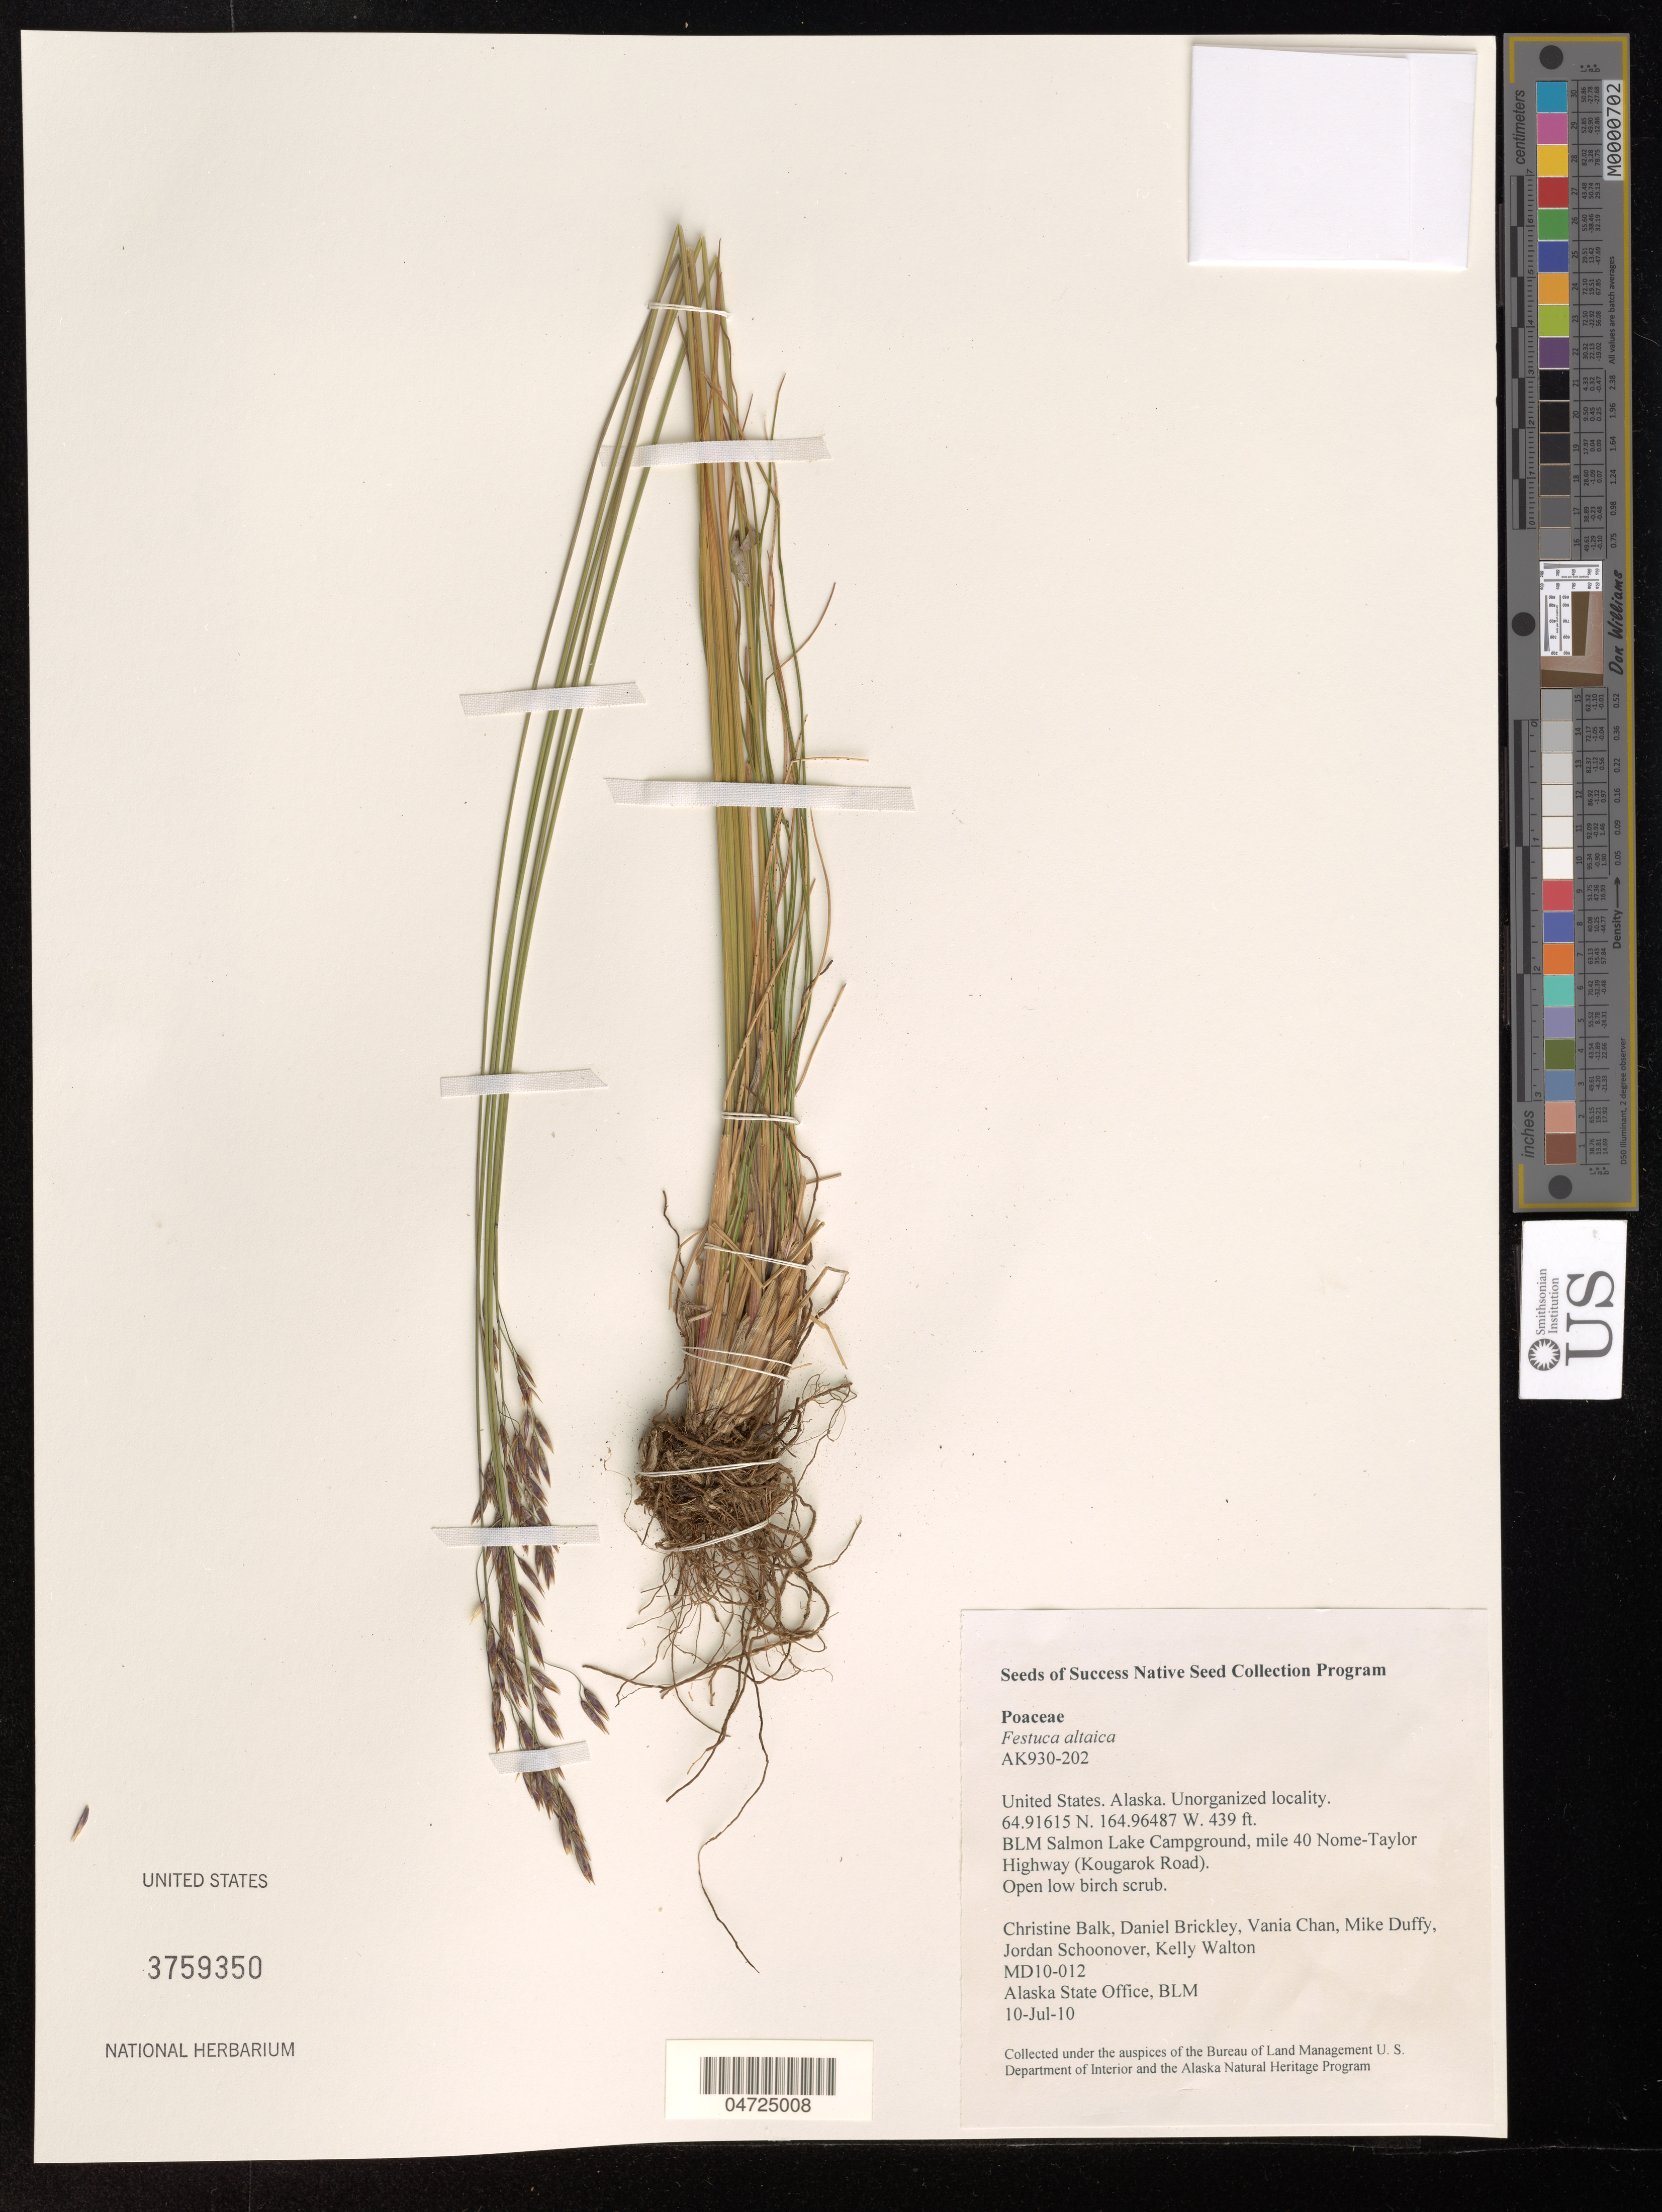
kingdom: Plantae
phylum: Tracheophyta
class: Liliopsida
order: Poales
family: Poaceae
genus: Festuca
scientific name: Festuca altaica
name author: Trin.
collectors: C. Balk, D. Brickley, V. Chan, M. Duffy & et al.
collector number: MD10-012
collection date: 2010-07-10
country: United States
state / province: Alaska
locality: BLM Salmon Lake Campground, mile 40 Nome-Taylor Highway (Kougarok Road).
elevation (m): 134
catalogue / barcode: US 3759350